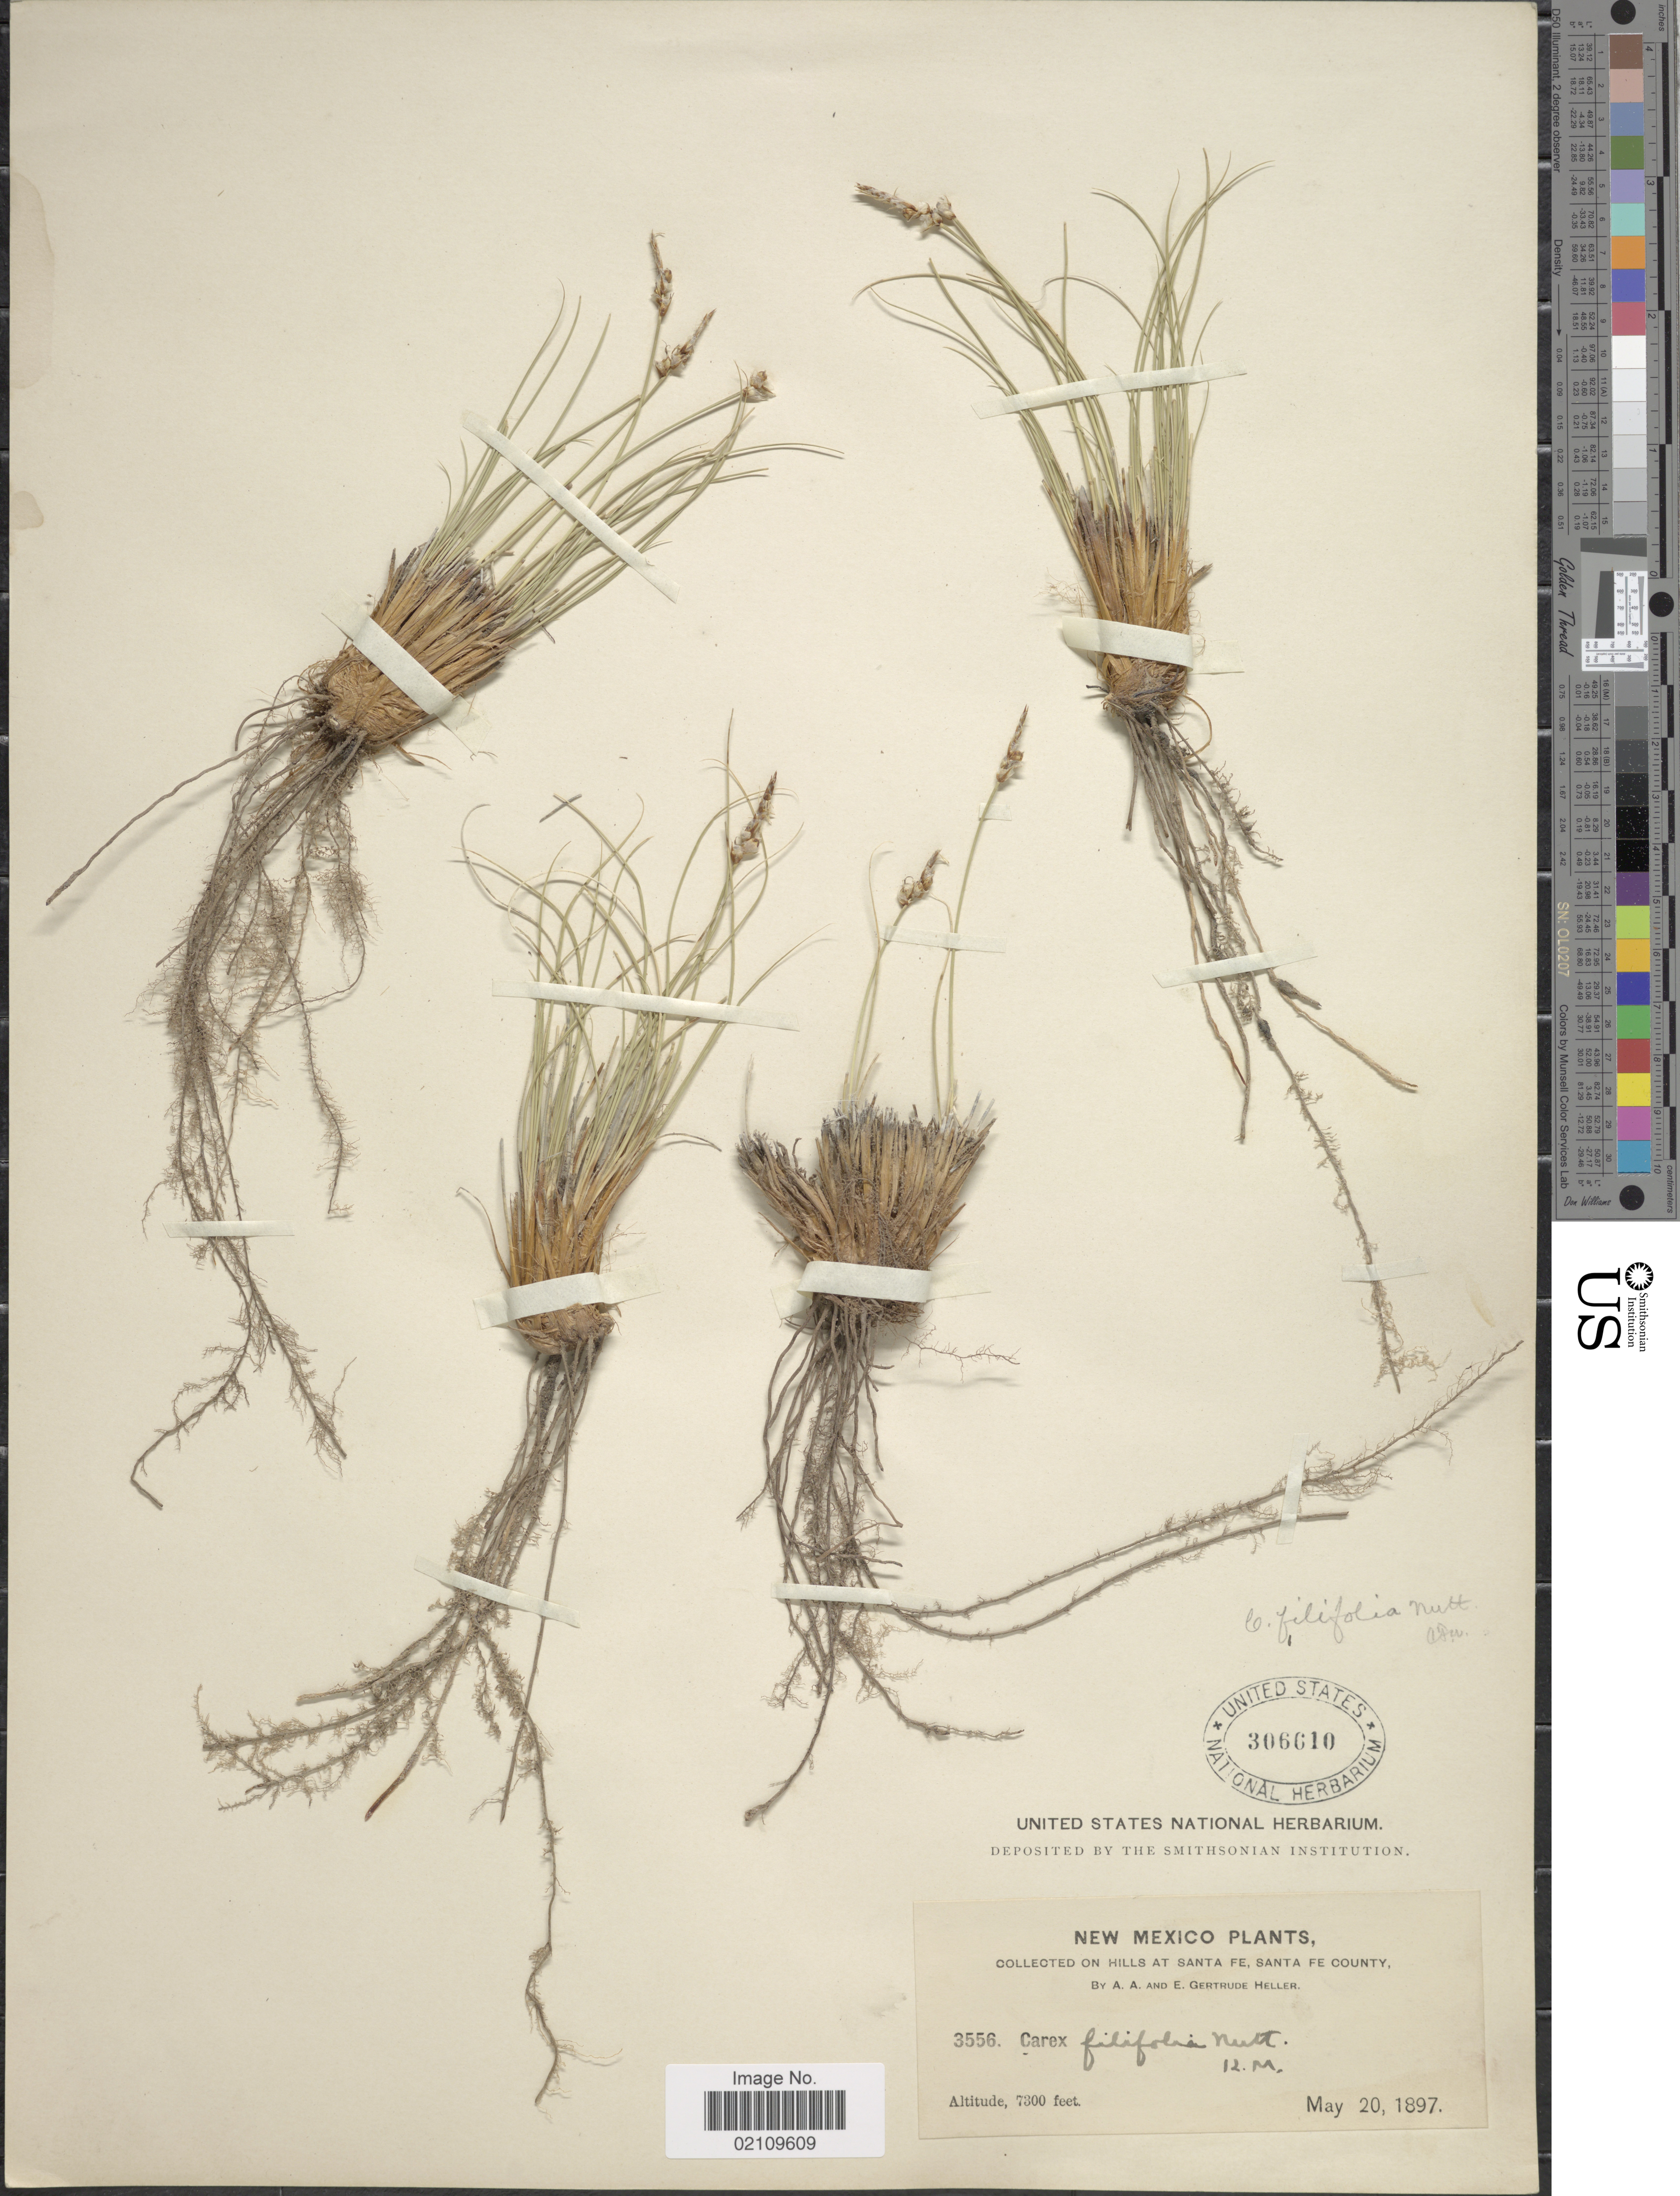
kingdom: Plantae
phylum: Tracheophyta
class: Liliopsida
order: Poales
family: Cyperaceae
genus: Carex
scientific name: Carex filifolia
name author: Nutt.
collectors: A. A. Heller & E. Gertrude Heller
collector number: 3556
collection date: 1897-05-20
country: United States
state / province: New Mexico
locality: Hills at Santa Fe, Santa Fe County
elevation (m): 2225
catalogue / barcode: US 306610